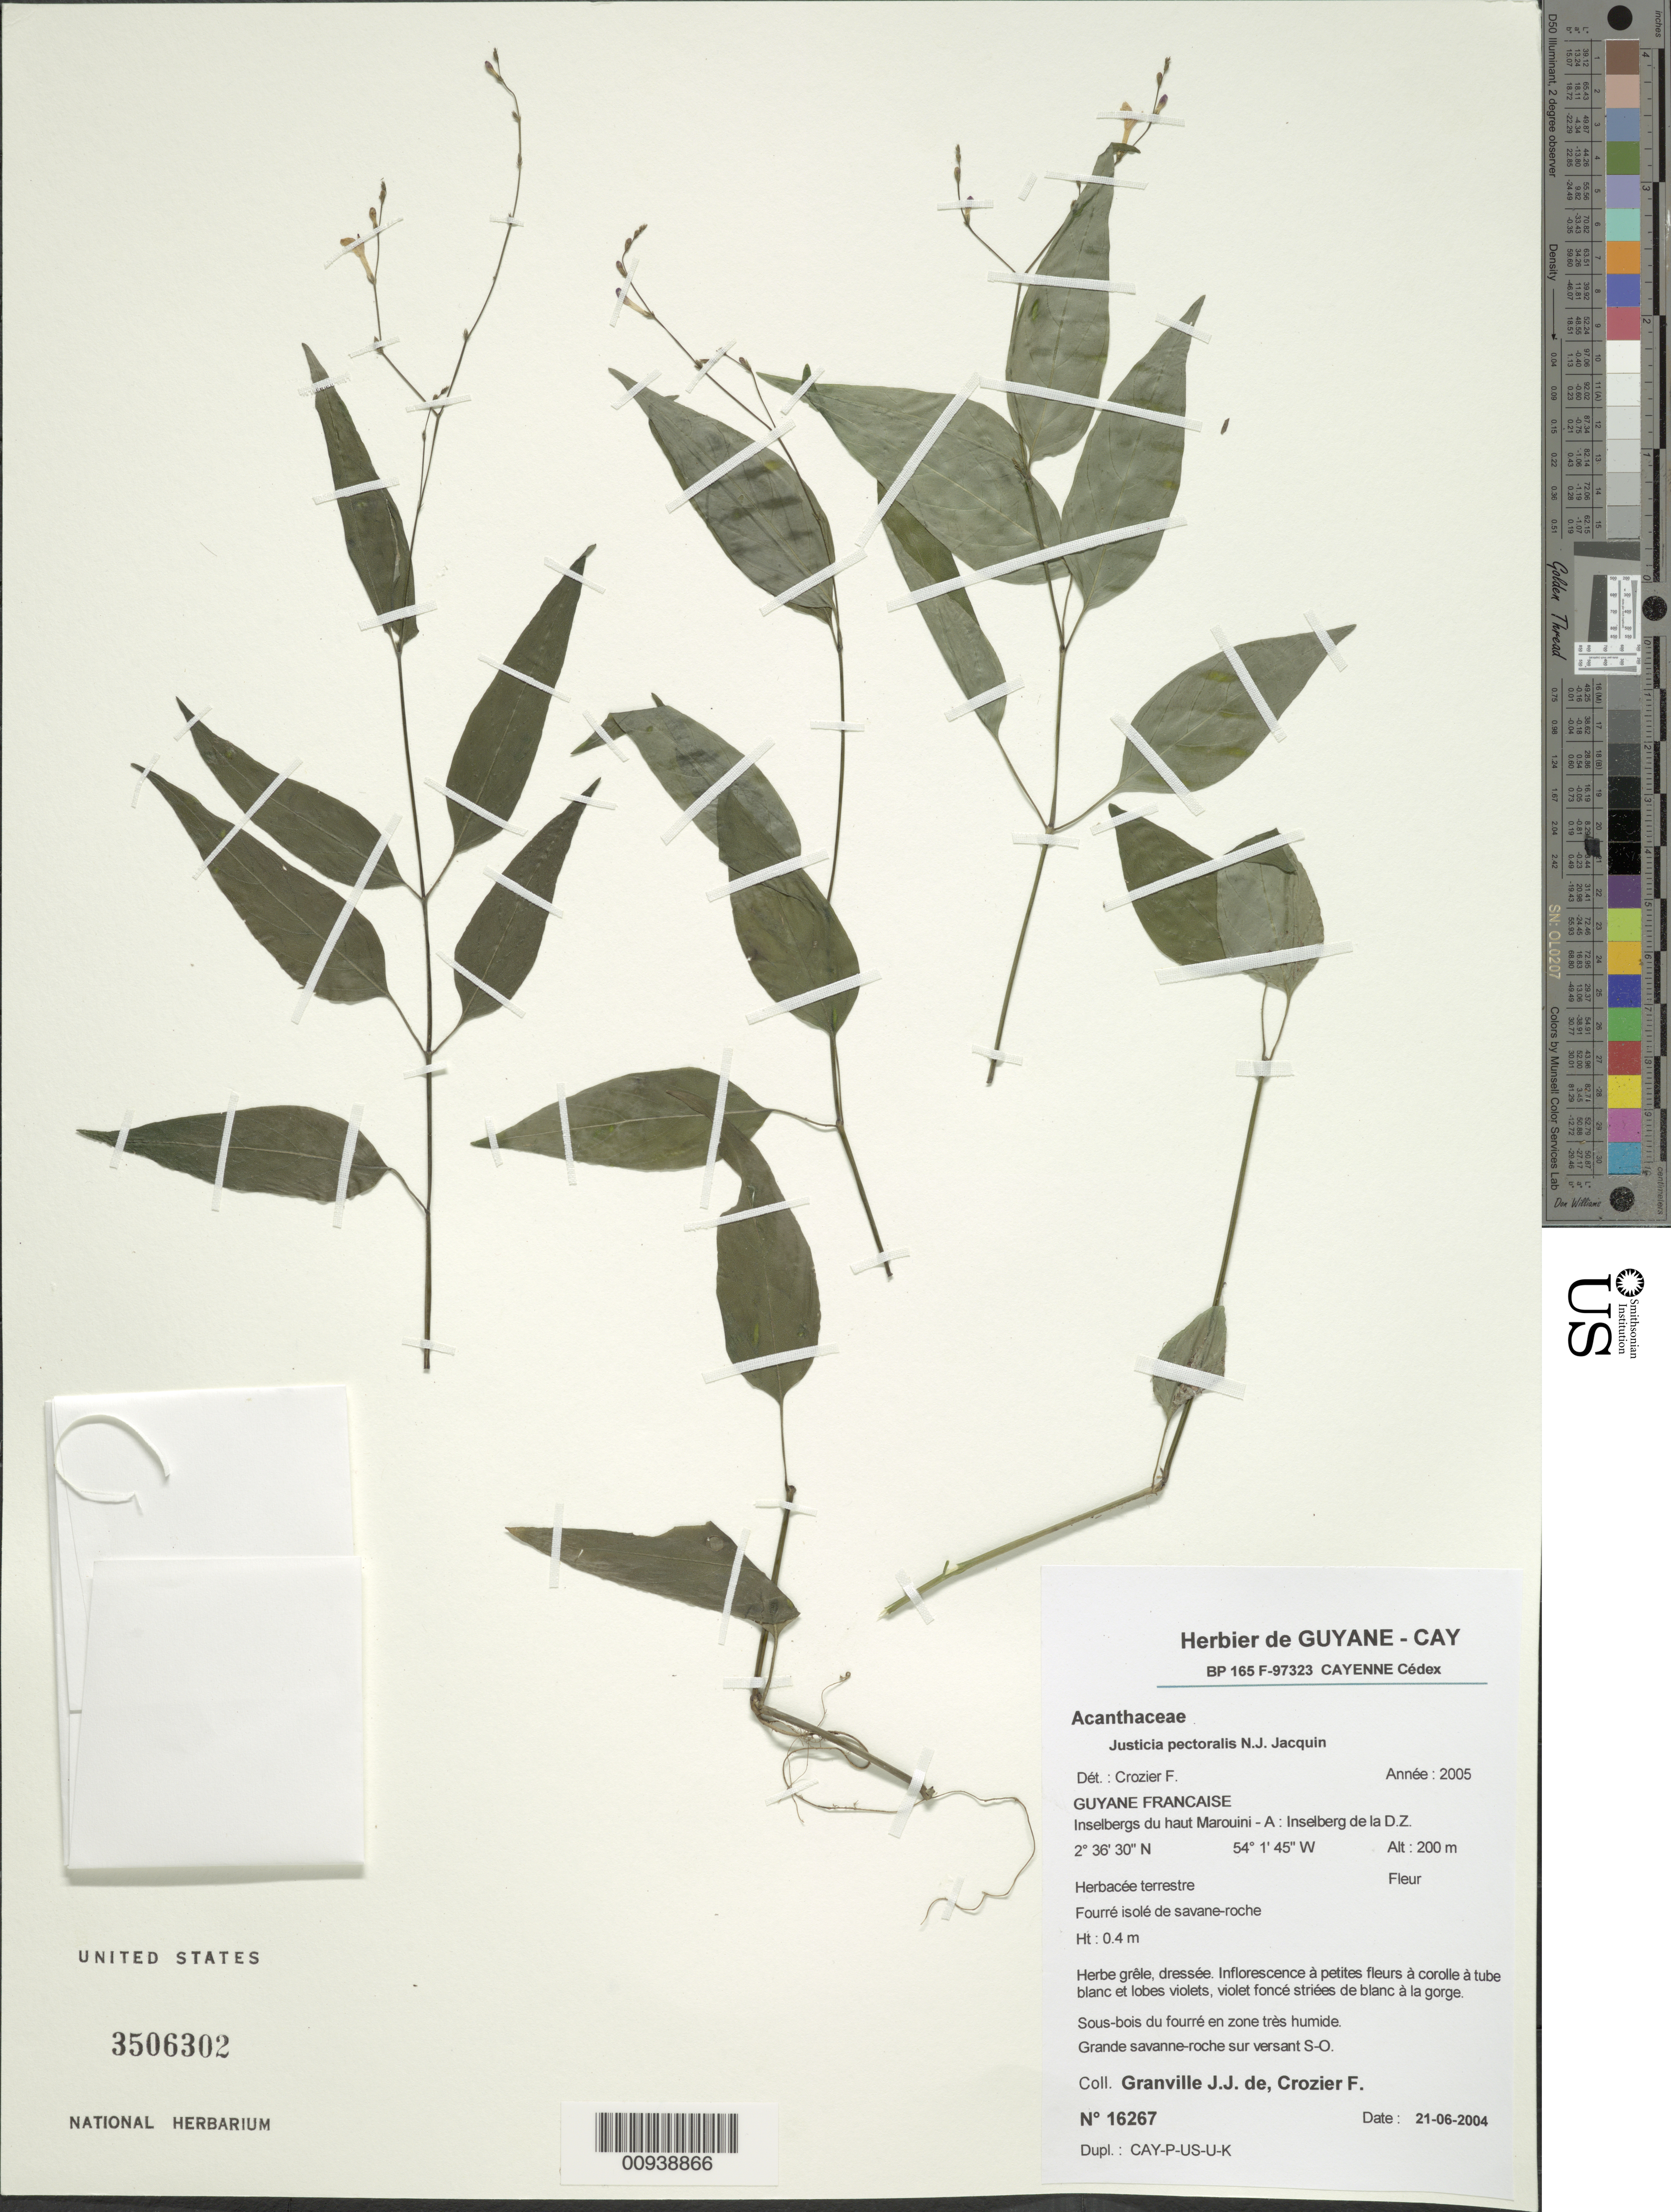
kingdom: Plantae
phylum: Tracheophyta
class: Magnoliopsida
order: Lamiales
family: Acanthaceae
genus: Justicia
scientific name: Justicia pectoralis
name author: Jacq.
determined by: Crozier, F.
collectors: J.-J. de Granville & F. Crozier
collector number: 16267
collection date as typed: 21-Jun-04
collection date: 2004-06-21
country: French Guiana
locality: Haut Marouini-A; Inselberg de la D.Z.; grande savanne-roche sur versant S-O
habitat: Fourré isolé de savane-roche; sous-bois du fourré en zone très humide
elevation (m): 200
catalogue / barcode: US 3506302